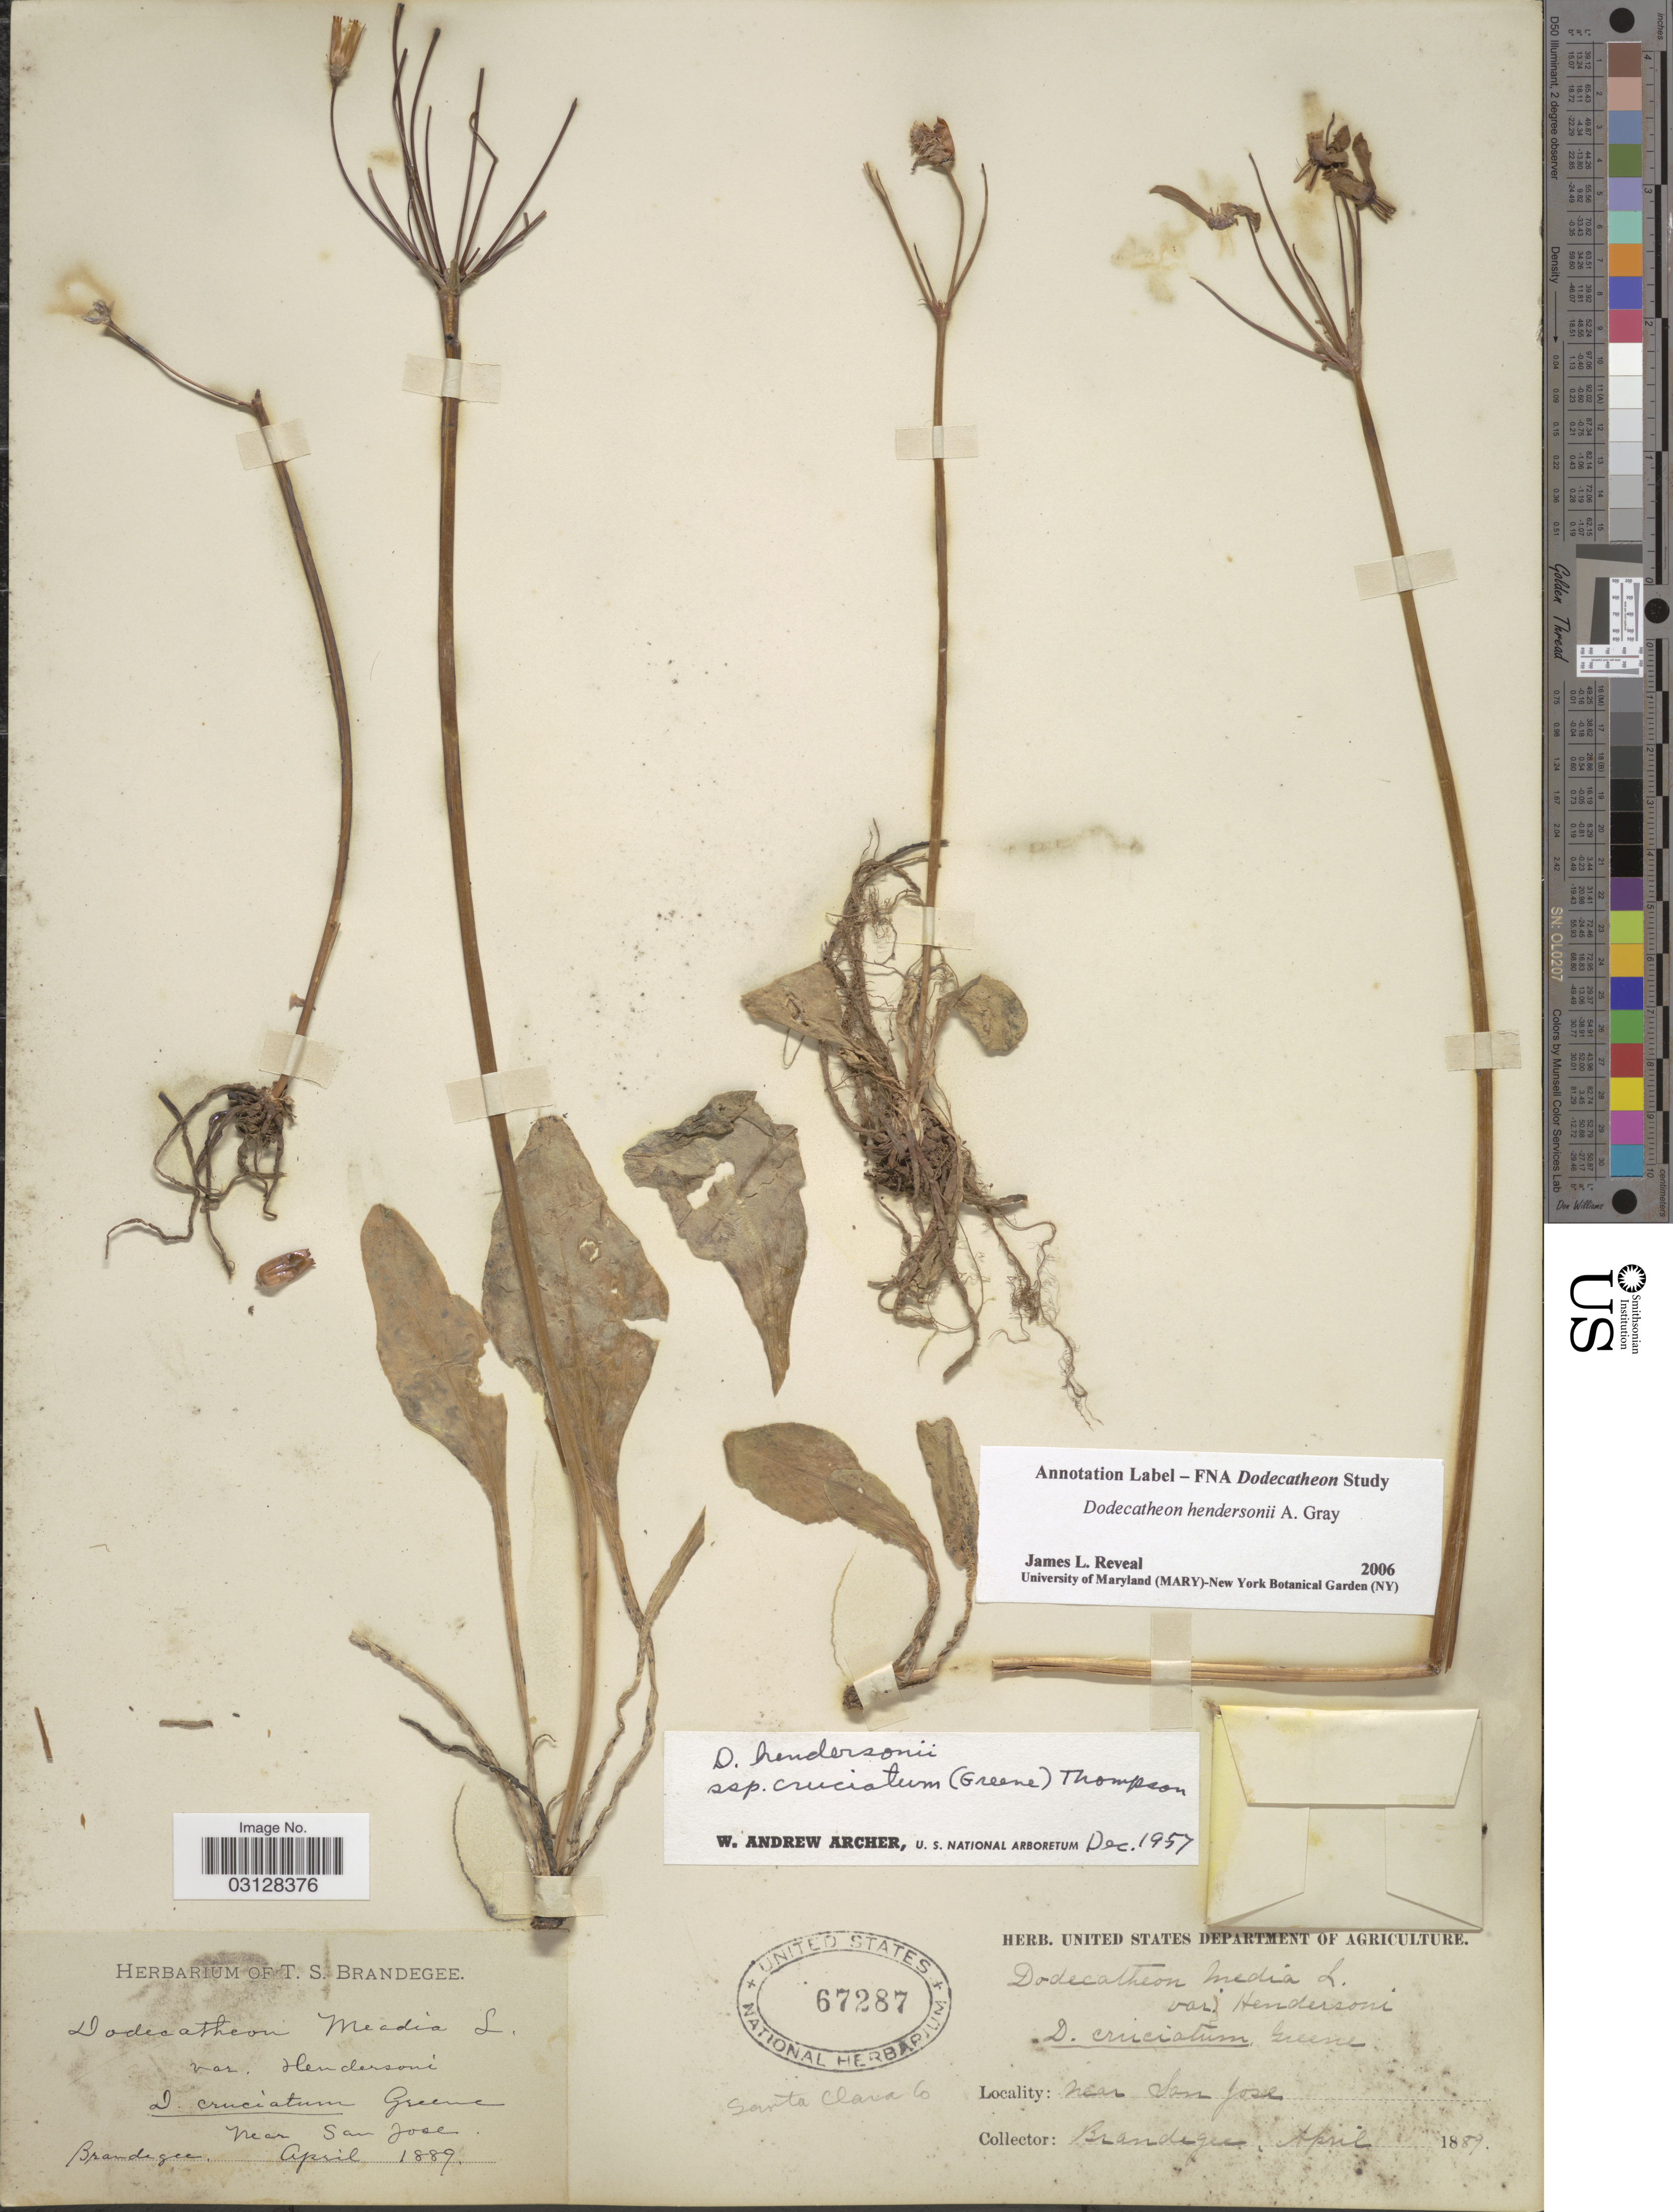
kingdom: Plantae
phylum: Tracheophyta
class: Magnoliopsida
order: Ericales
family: Primulaceae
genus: Dodecatheon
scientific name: Dodecatheon hendersonii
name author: A. Gray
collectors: T. S. Brandegee (herbarium)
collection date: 1889-04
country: United States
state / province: California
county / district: Santa Clara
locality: Santa Clara Co., near San Jose.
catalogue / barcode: US 67287